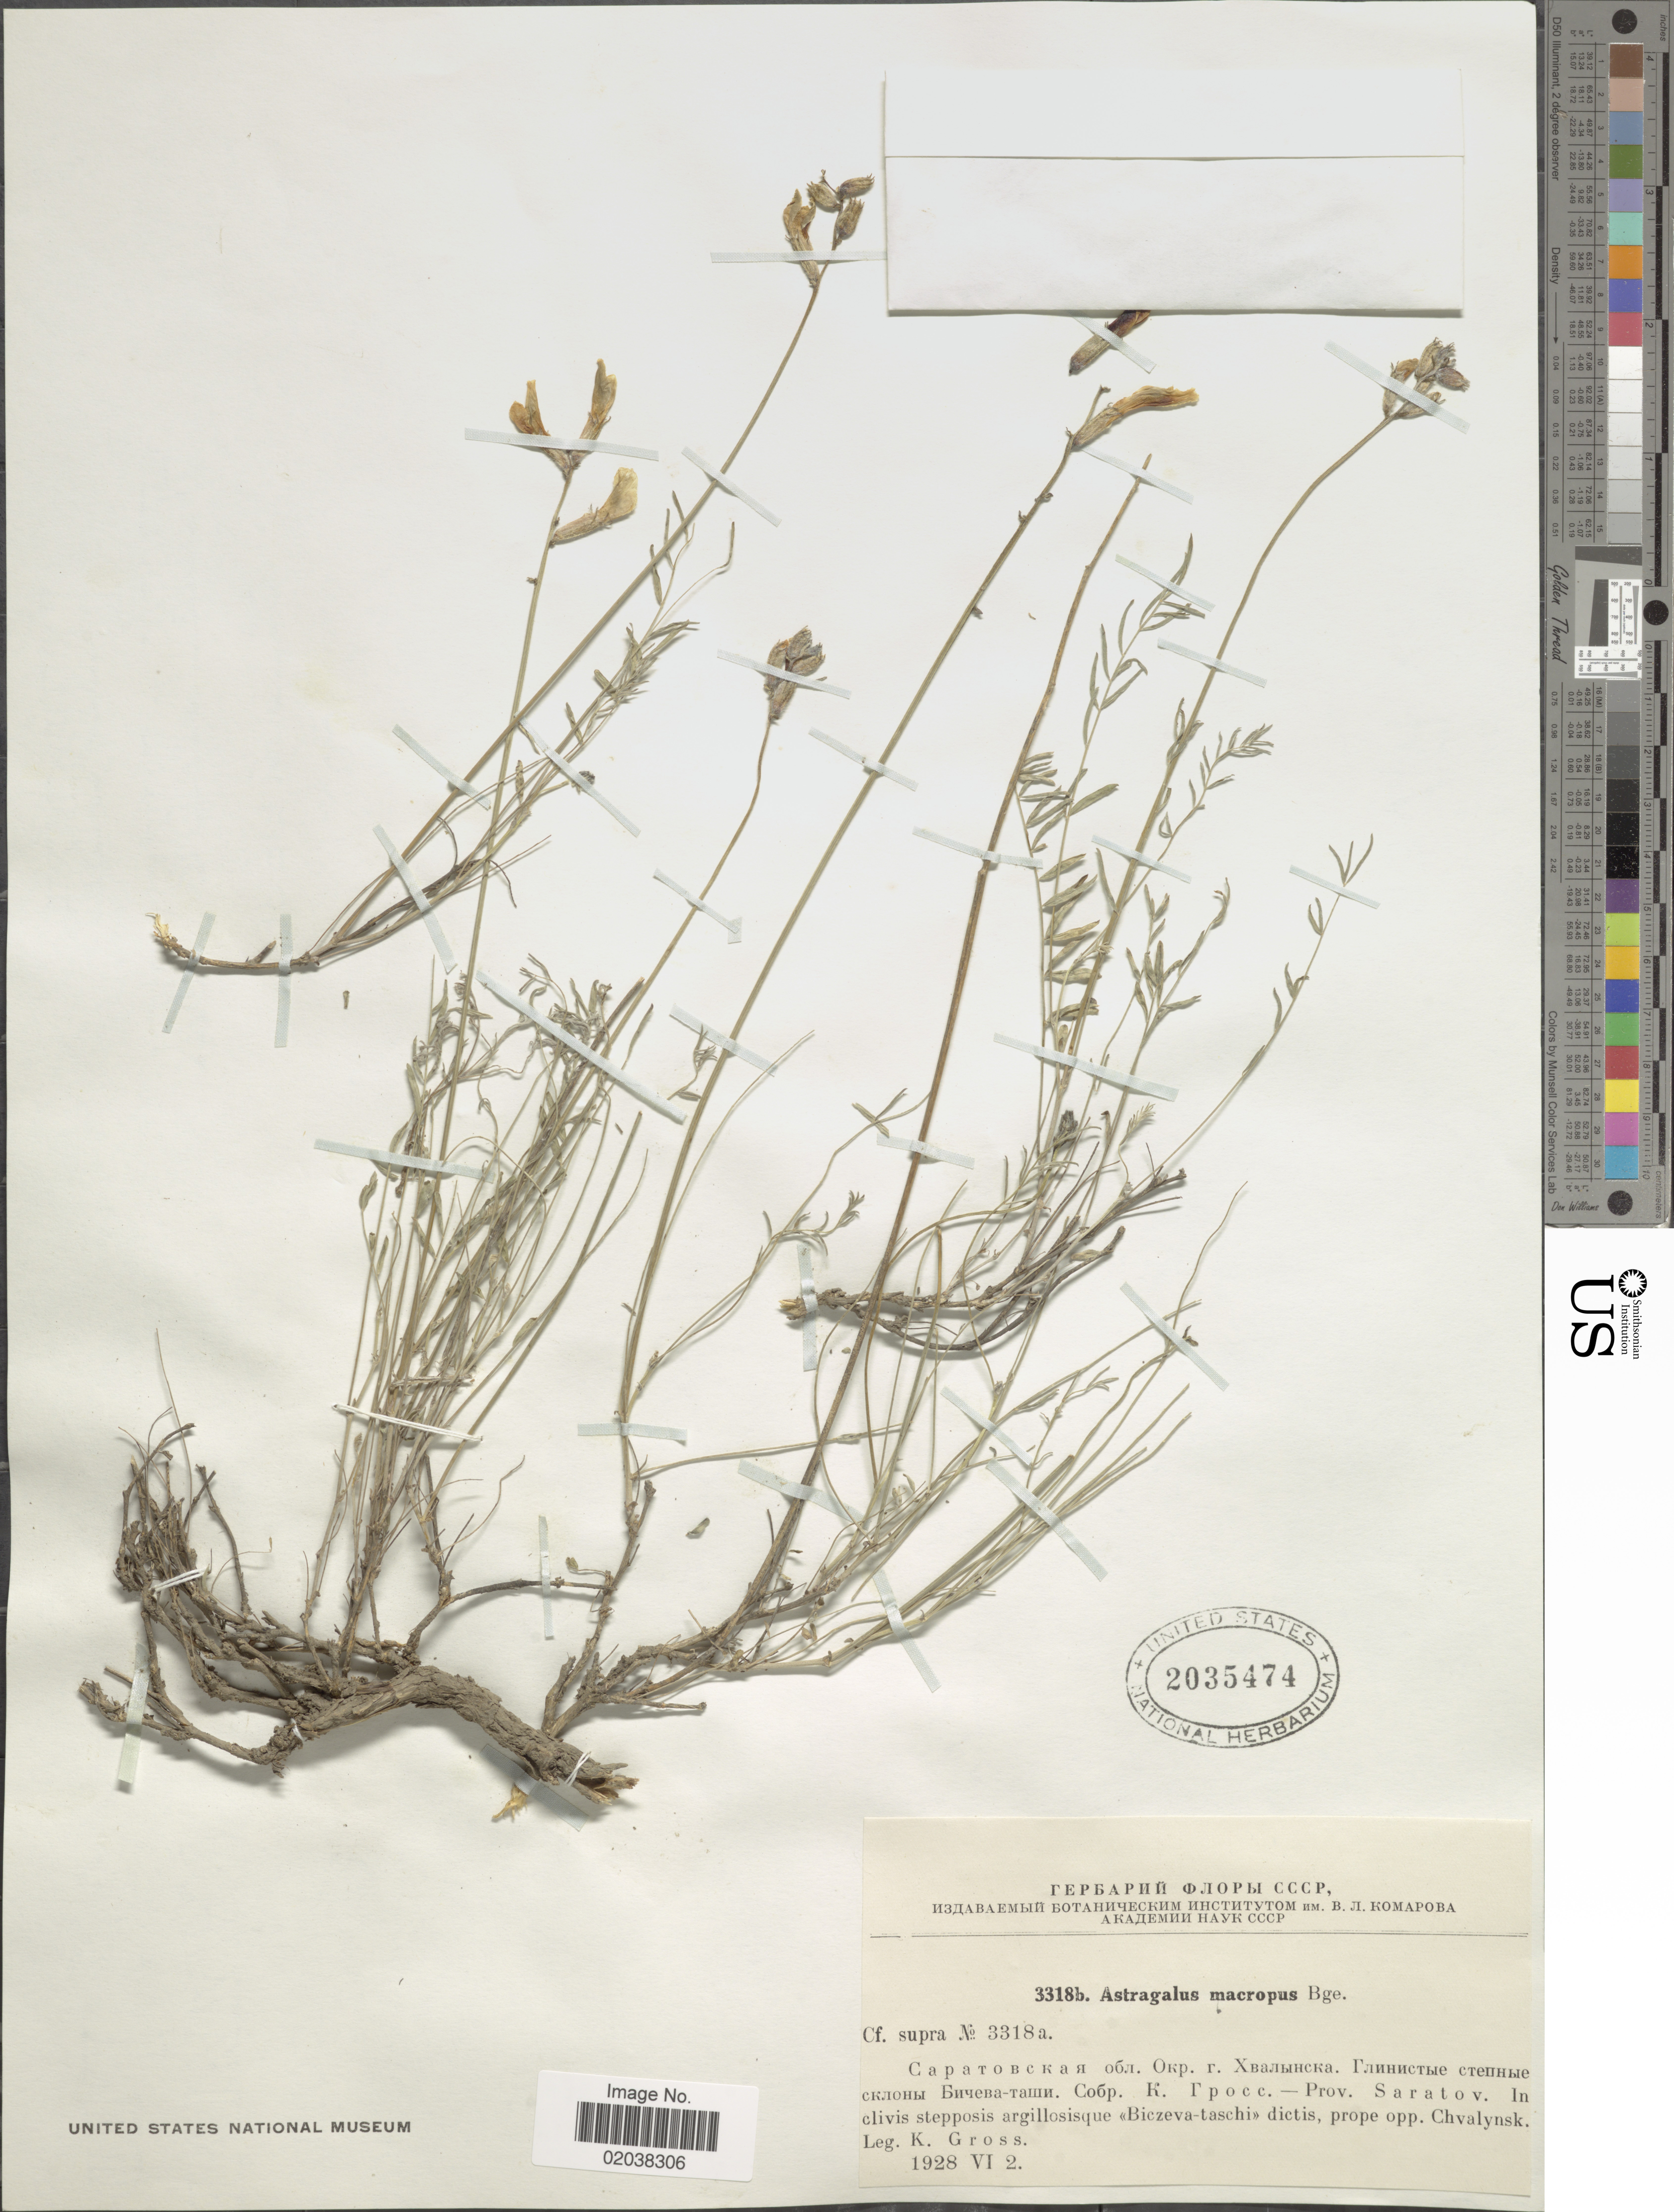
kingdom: Plantae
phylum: Tracheophyta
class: Magnoliopsida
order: Fabales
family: Fabaceae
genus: Astragalus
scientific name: Astragalus macropus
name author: Bunge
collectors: K. Gross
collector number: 3318b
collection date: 1928-06-02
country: Russian Federation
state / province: Saratov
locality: In clivis stepposis agrillosisque < Biczeva-taschi> dictis, prope opp. Chvalynsk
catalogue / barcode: US 2035474